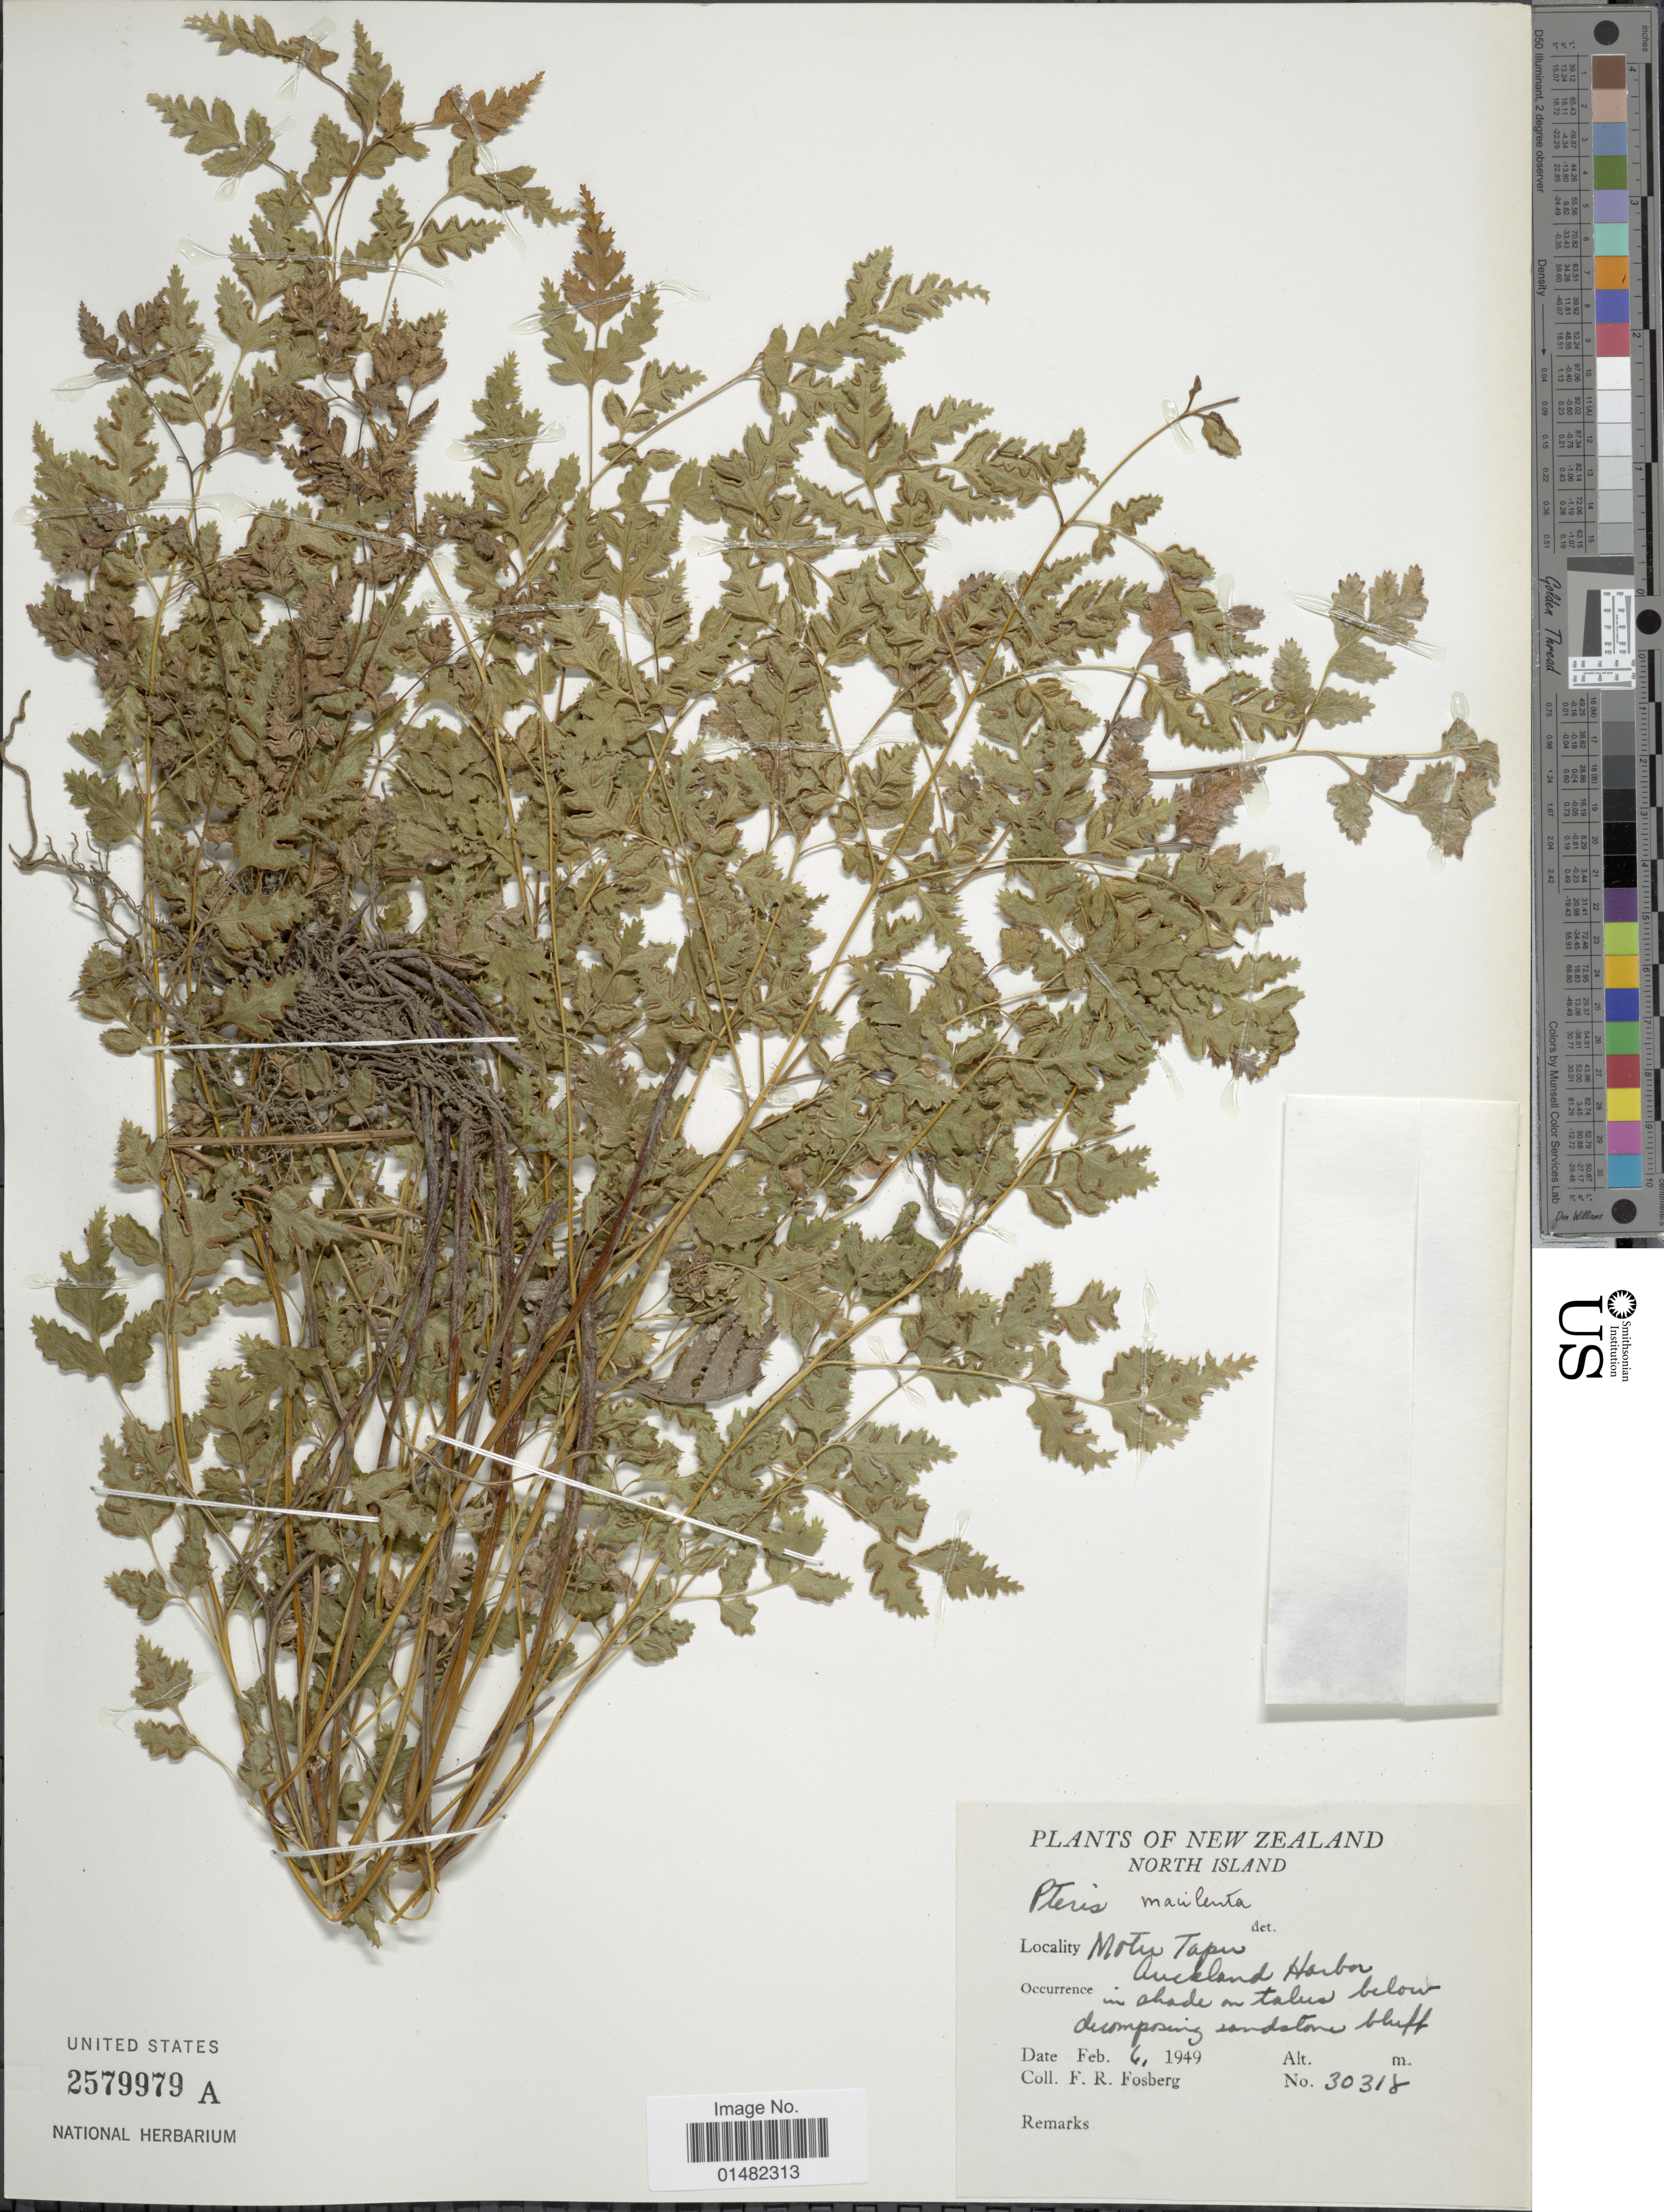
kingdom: Plantae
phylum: Tracheophyta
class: Polypodiopsida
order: Polypodiales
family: Pteridaceae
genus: Pteris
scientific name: Pteris macilenta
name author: A. Rich.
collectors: F. R. Fosberg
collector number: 30318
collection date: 1949-02-06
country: New Zealand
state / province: Auckland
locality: North Island, Motu Tapu, Auckland Harbor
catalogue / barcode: US 2579979A